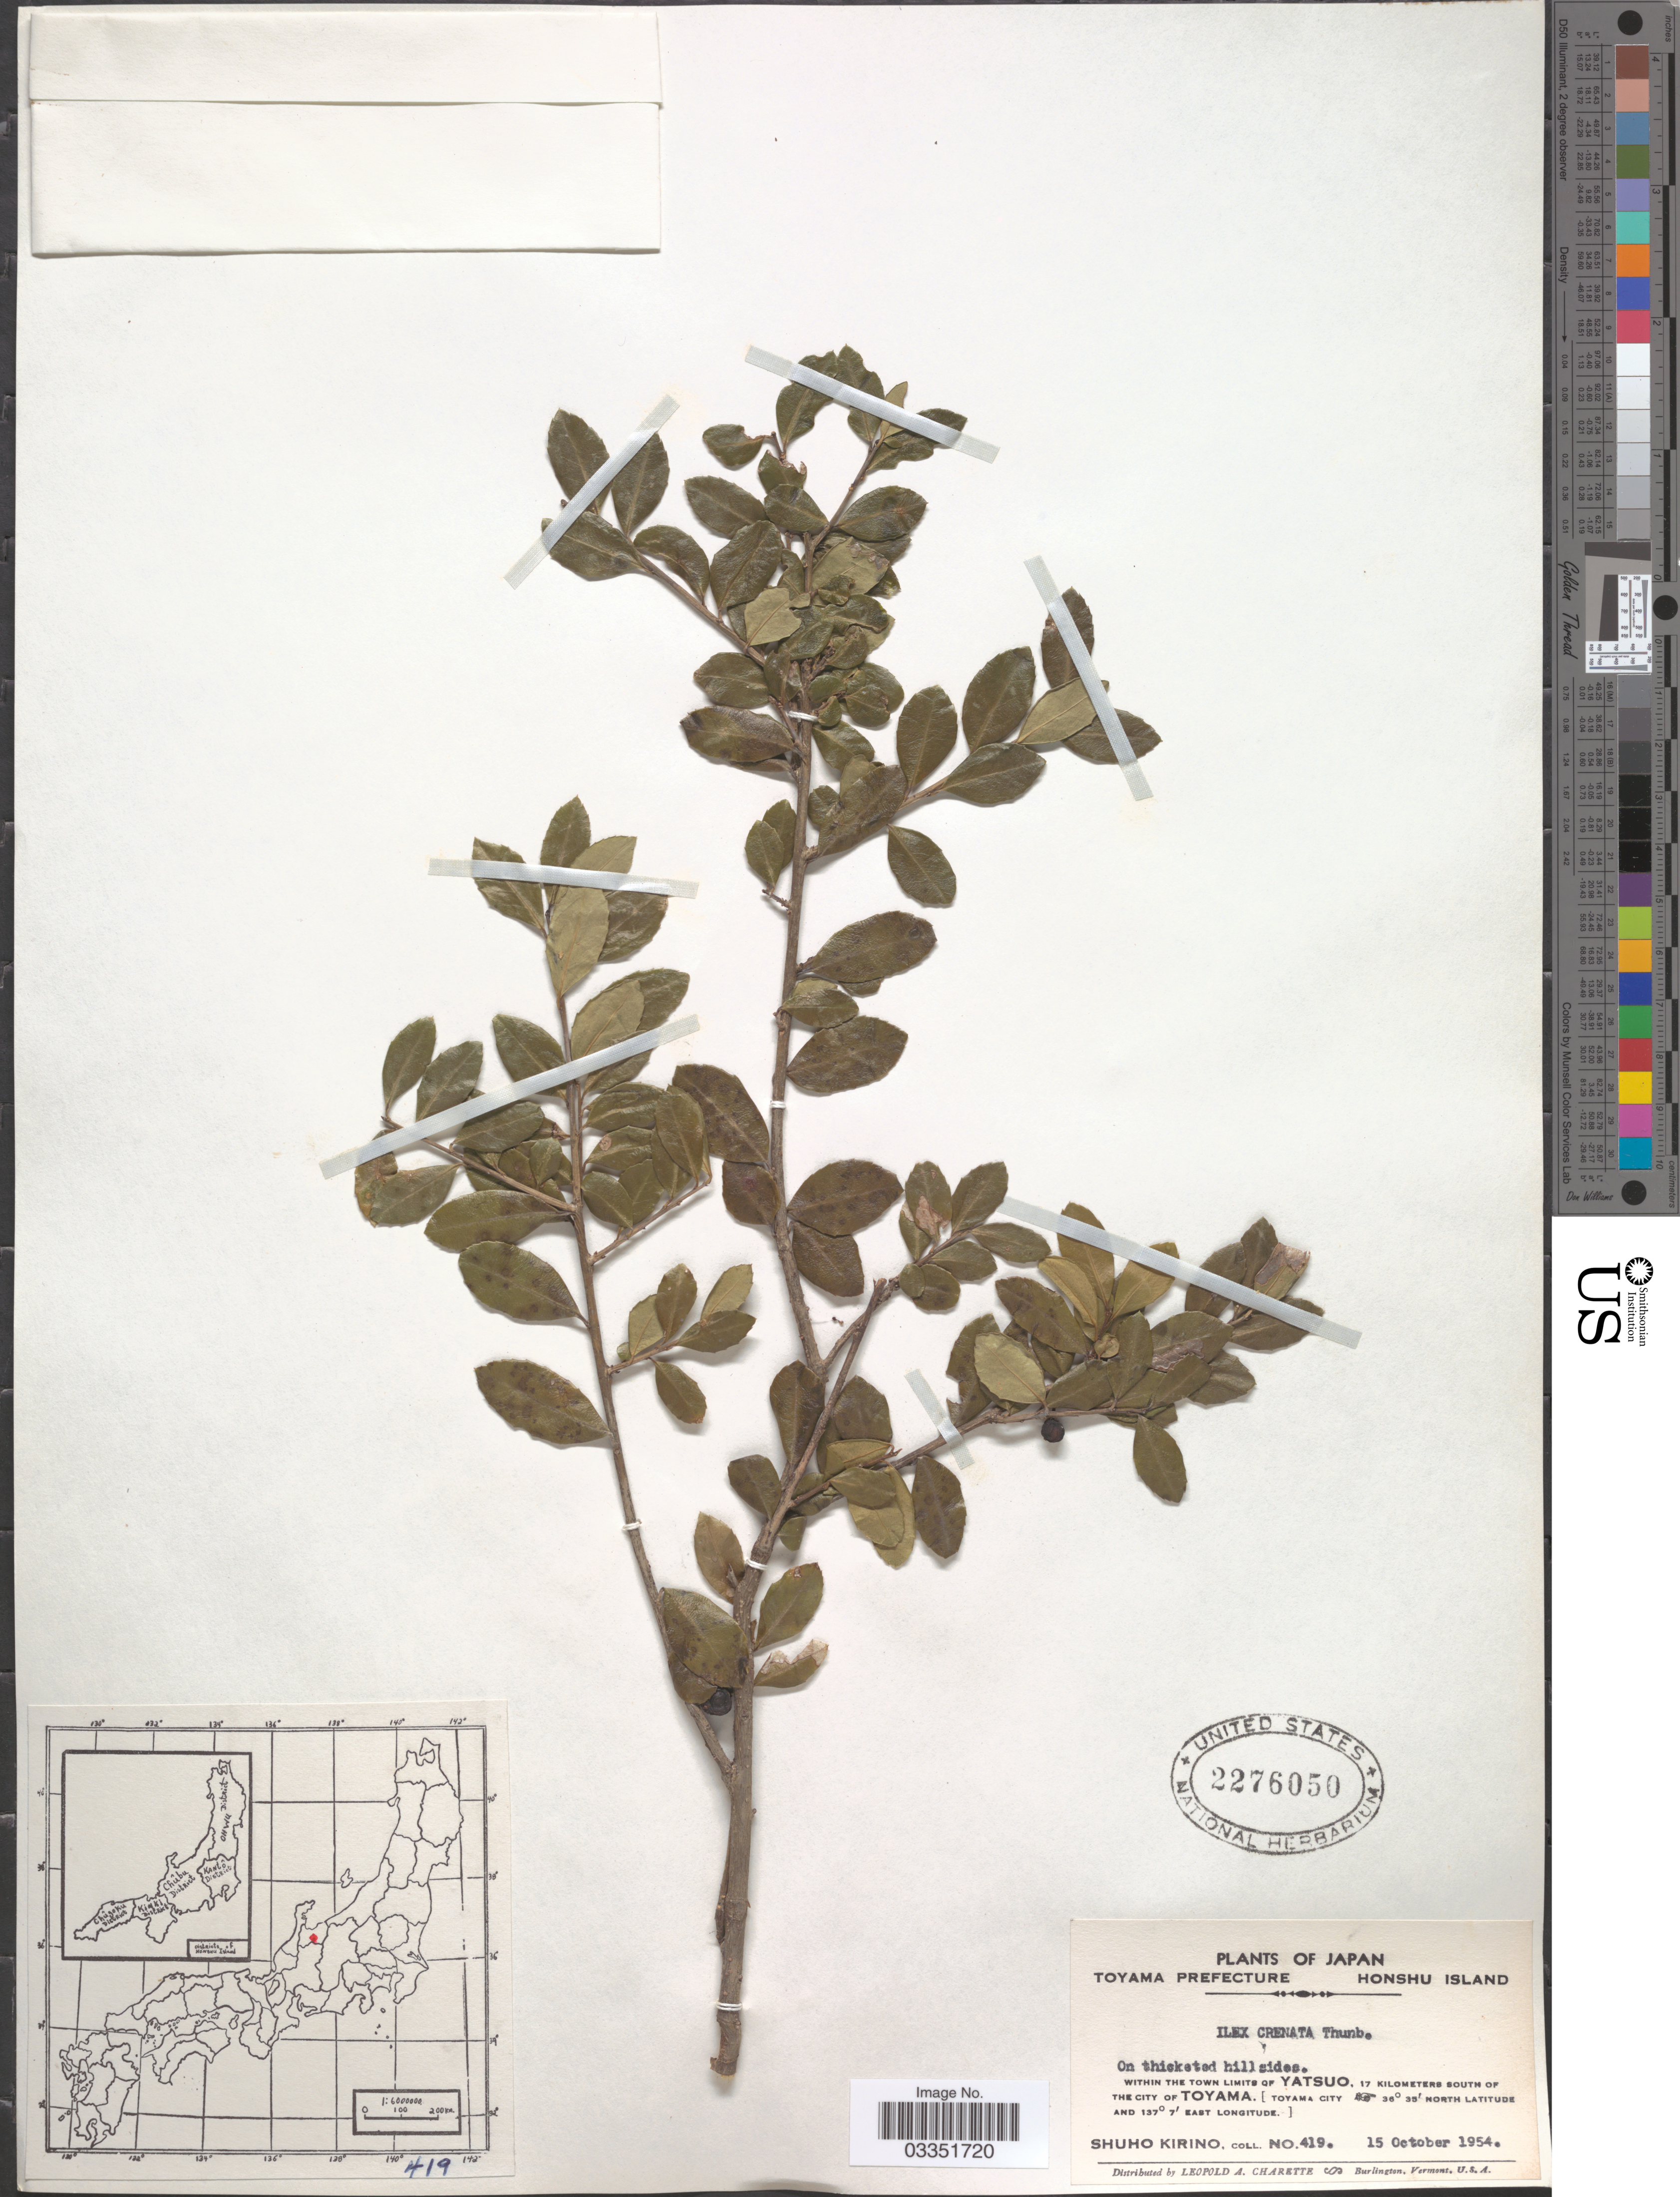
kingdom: Plantae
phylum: Tracheophyta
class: Magnoliopsida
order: Aquifoliales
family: Aquifoliaceae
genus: Ilex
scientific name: Ilex crenata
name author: Thunb.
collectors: K. Shuho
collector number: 419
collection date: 1954-10-15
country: Japan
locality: Toyama Prefecture. Honshu Island. Within the town limits of Yatsuo, 17 kilometers south of the city of Toyama.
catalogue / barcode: US 2276050